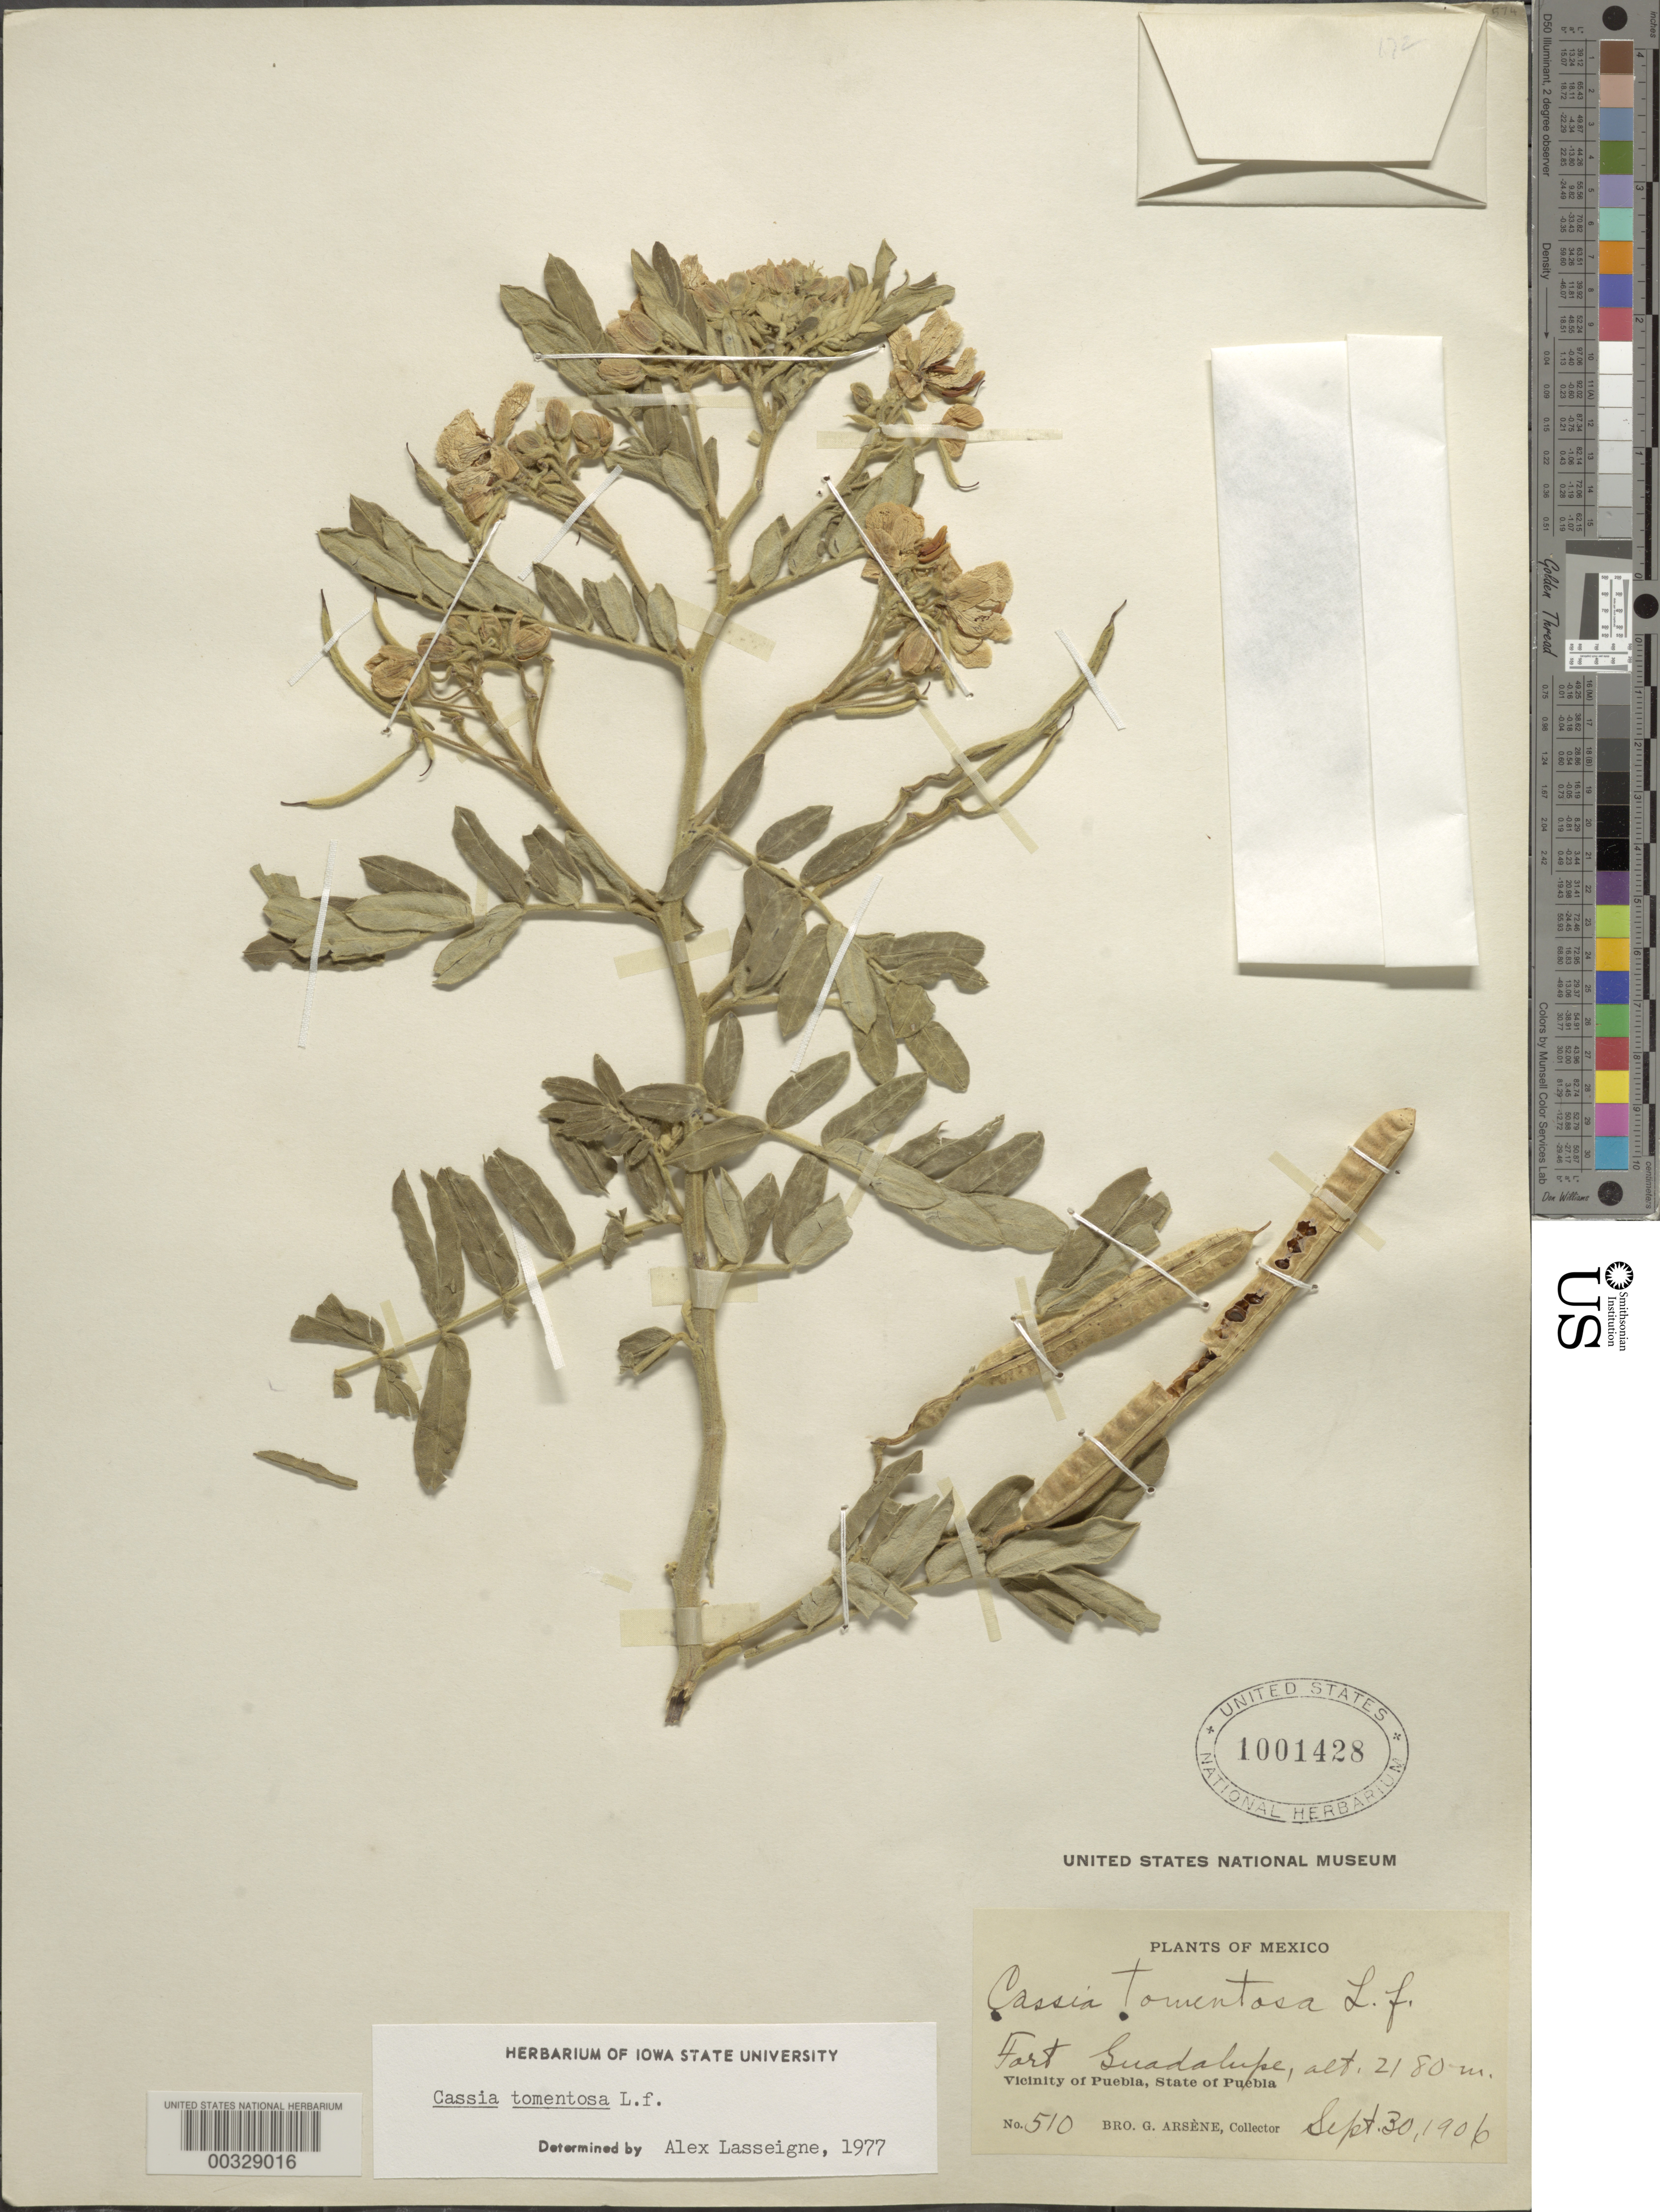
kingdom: Plantae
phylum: Tracheophyta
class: Magnoliopsida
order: Fabales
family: Fabaceae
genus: Senna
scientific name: Senna multiglandulosa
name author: (Jacq.) H.S. Irwin & Barneby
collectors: Bro. G. Arsène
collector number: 510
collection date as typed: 30 Sep 1906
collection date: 1906-09-30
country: Mexico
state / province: Puebla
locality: Fort Guadalupe; vicinity of Puebla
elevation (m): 2180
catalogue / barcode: US 1001428